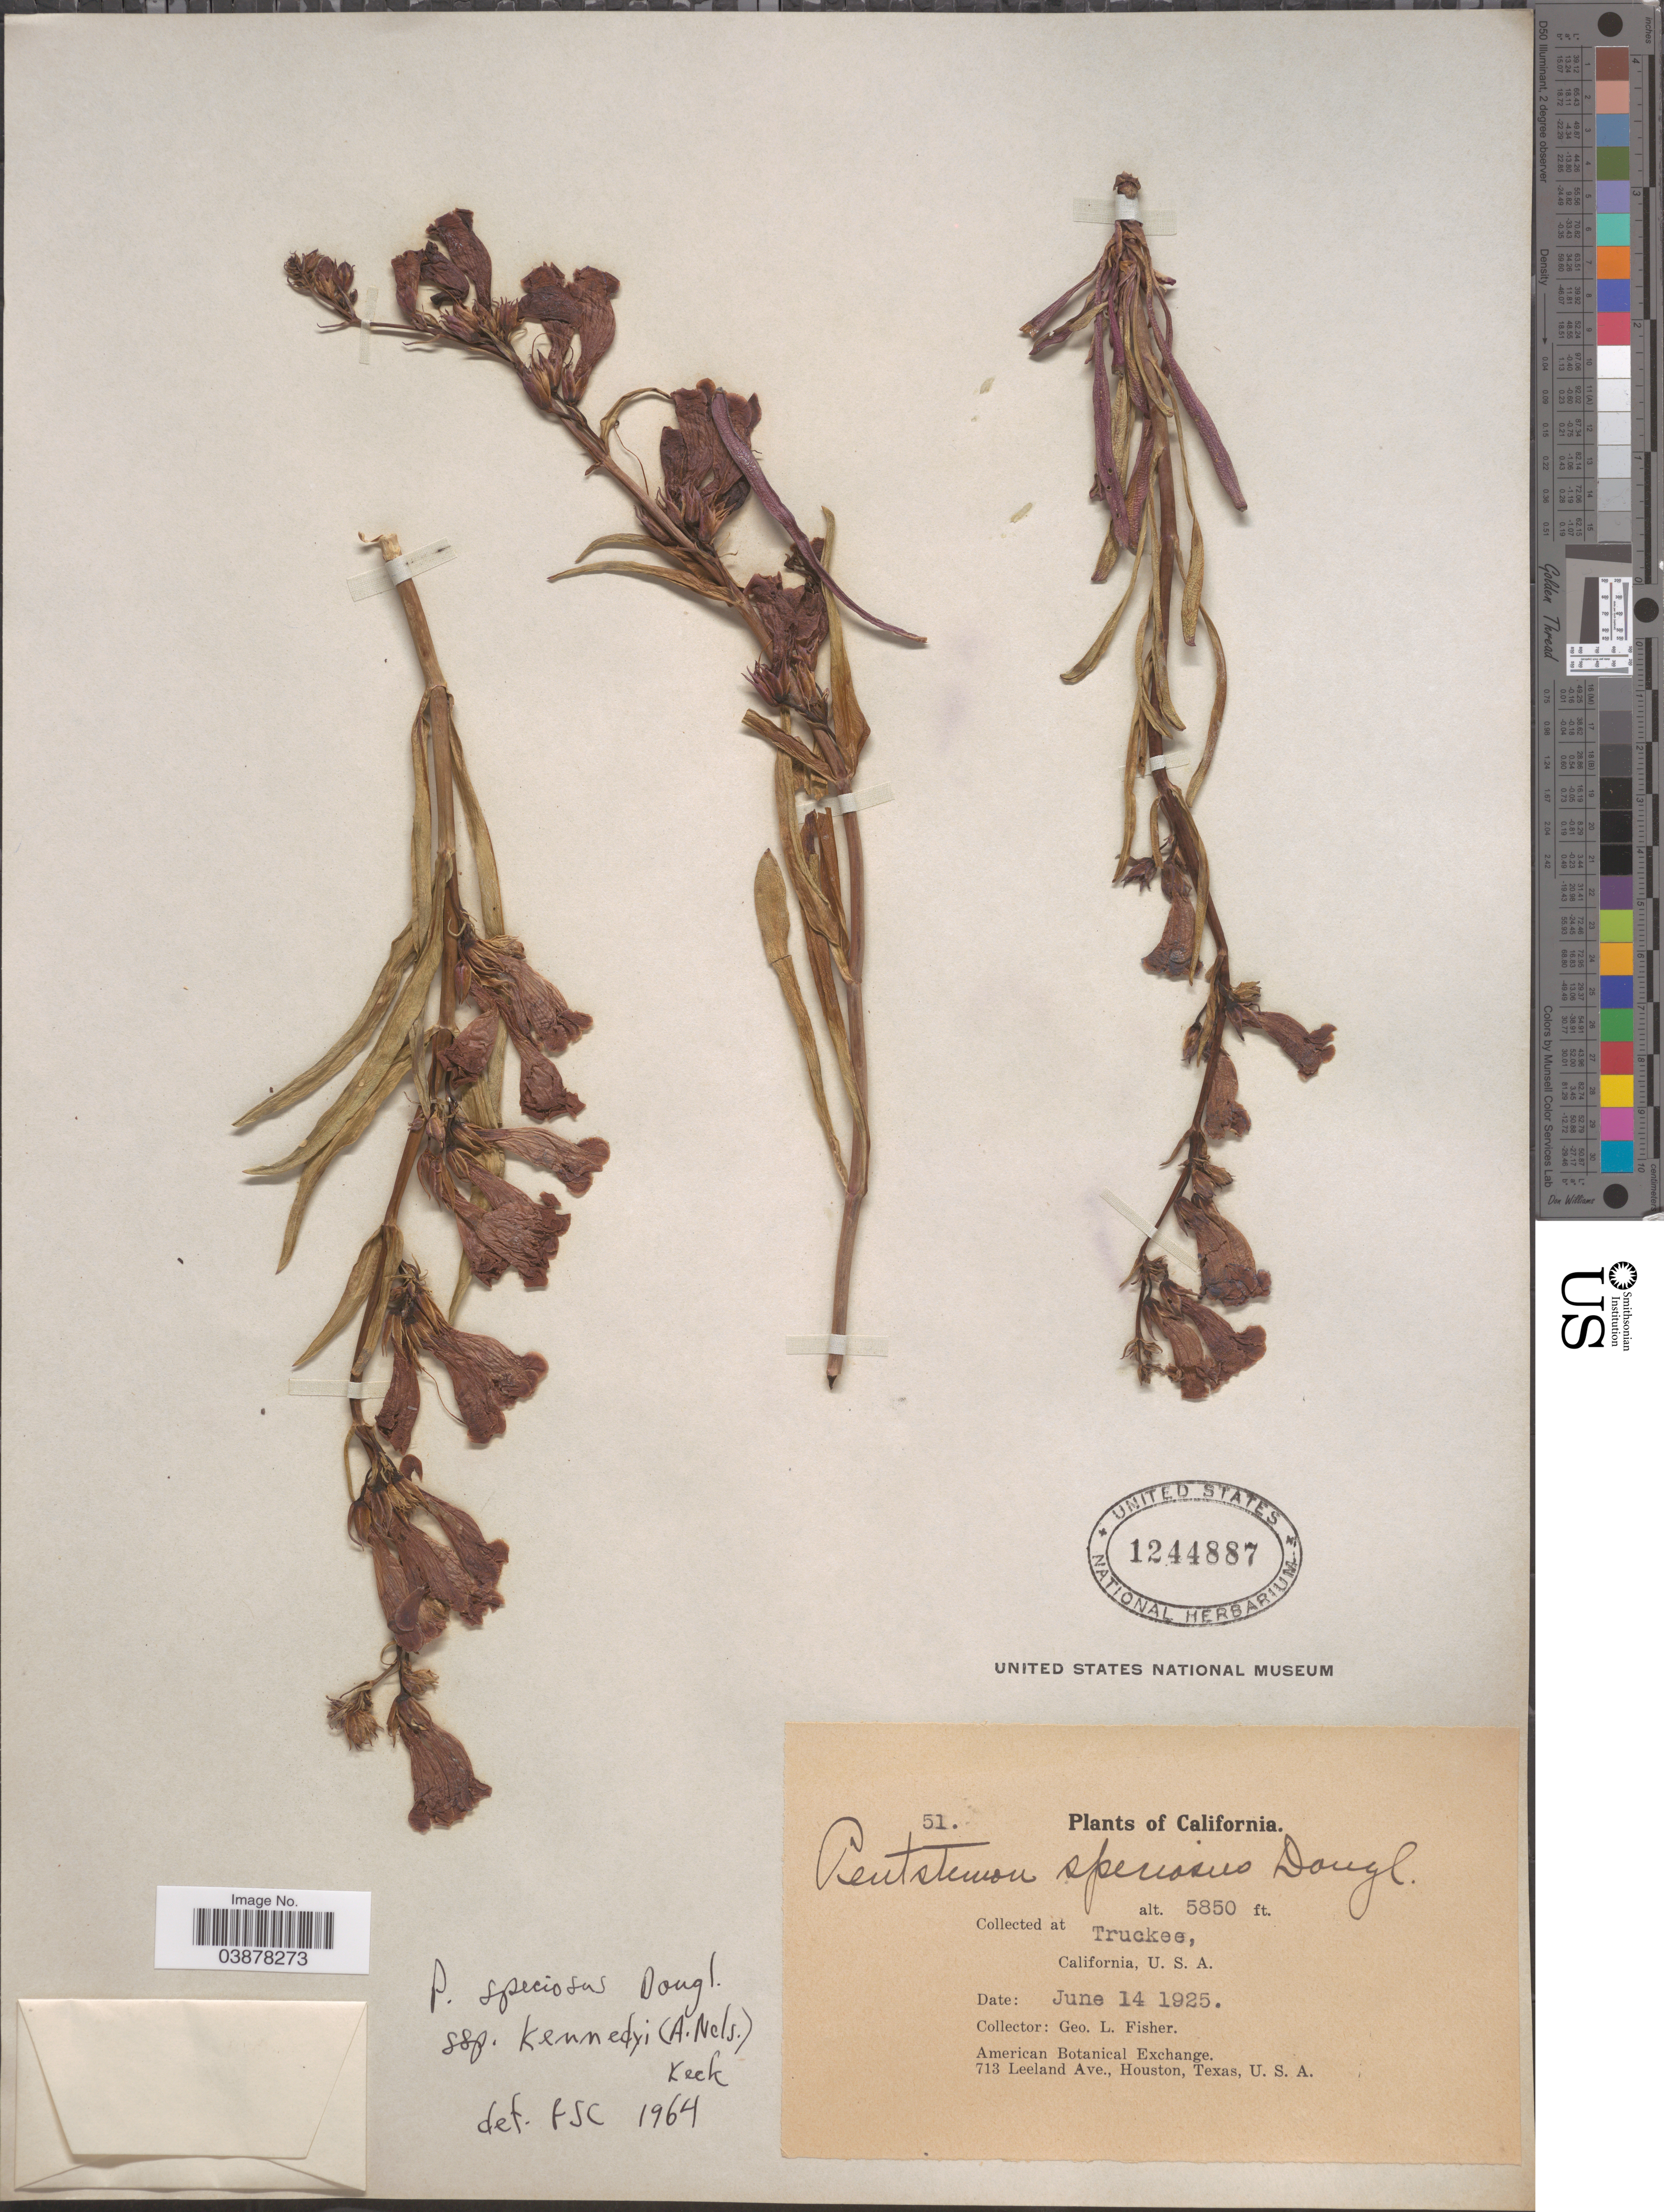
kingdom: Plantae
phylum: Tracheophyta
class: Magnoliopsida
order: Lamiales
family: Plantaginaceae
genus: Penstemon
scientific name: Penstemon speciosus subsp. kennedyi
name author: (A. Nelson) D.D. Keck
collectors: G. L. Fisher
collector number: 51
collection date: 1925-06-14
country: United States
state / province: California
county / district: Nevada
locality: Truckee.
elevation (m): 1783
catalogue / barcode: US 1244887